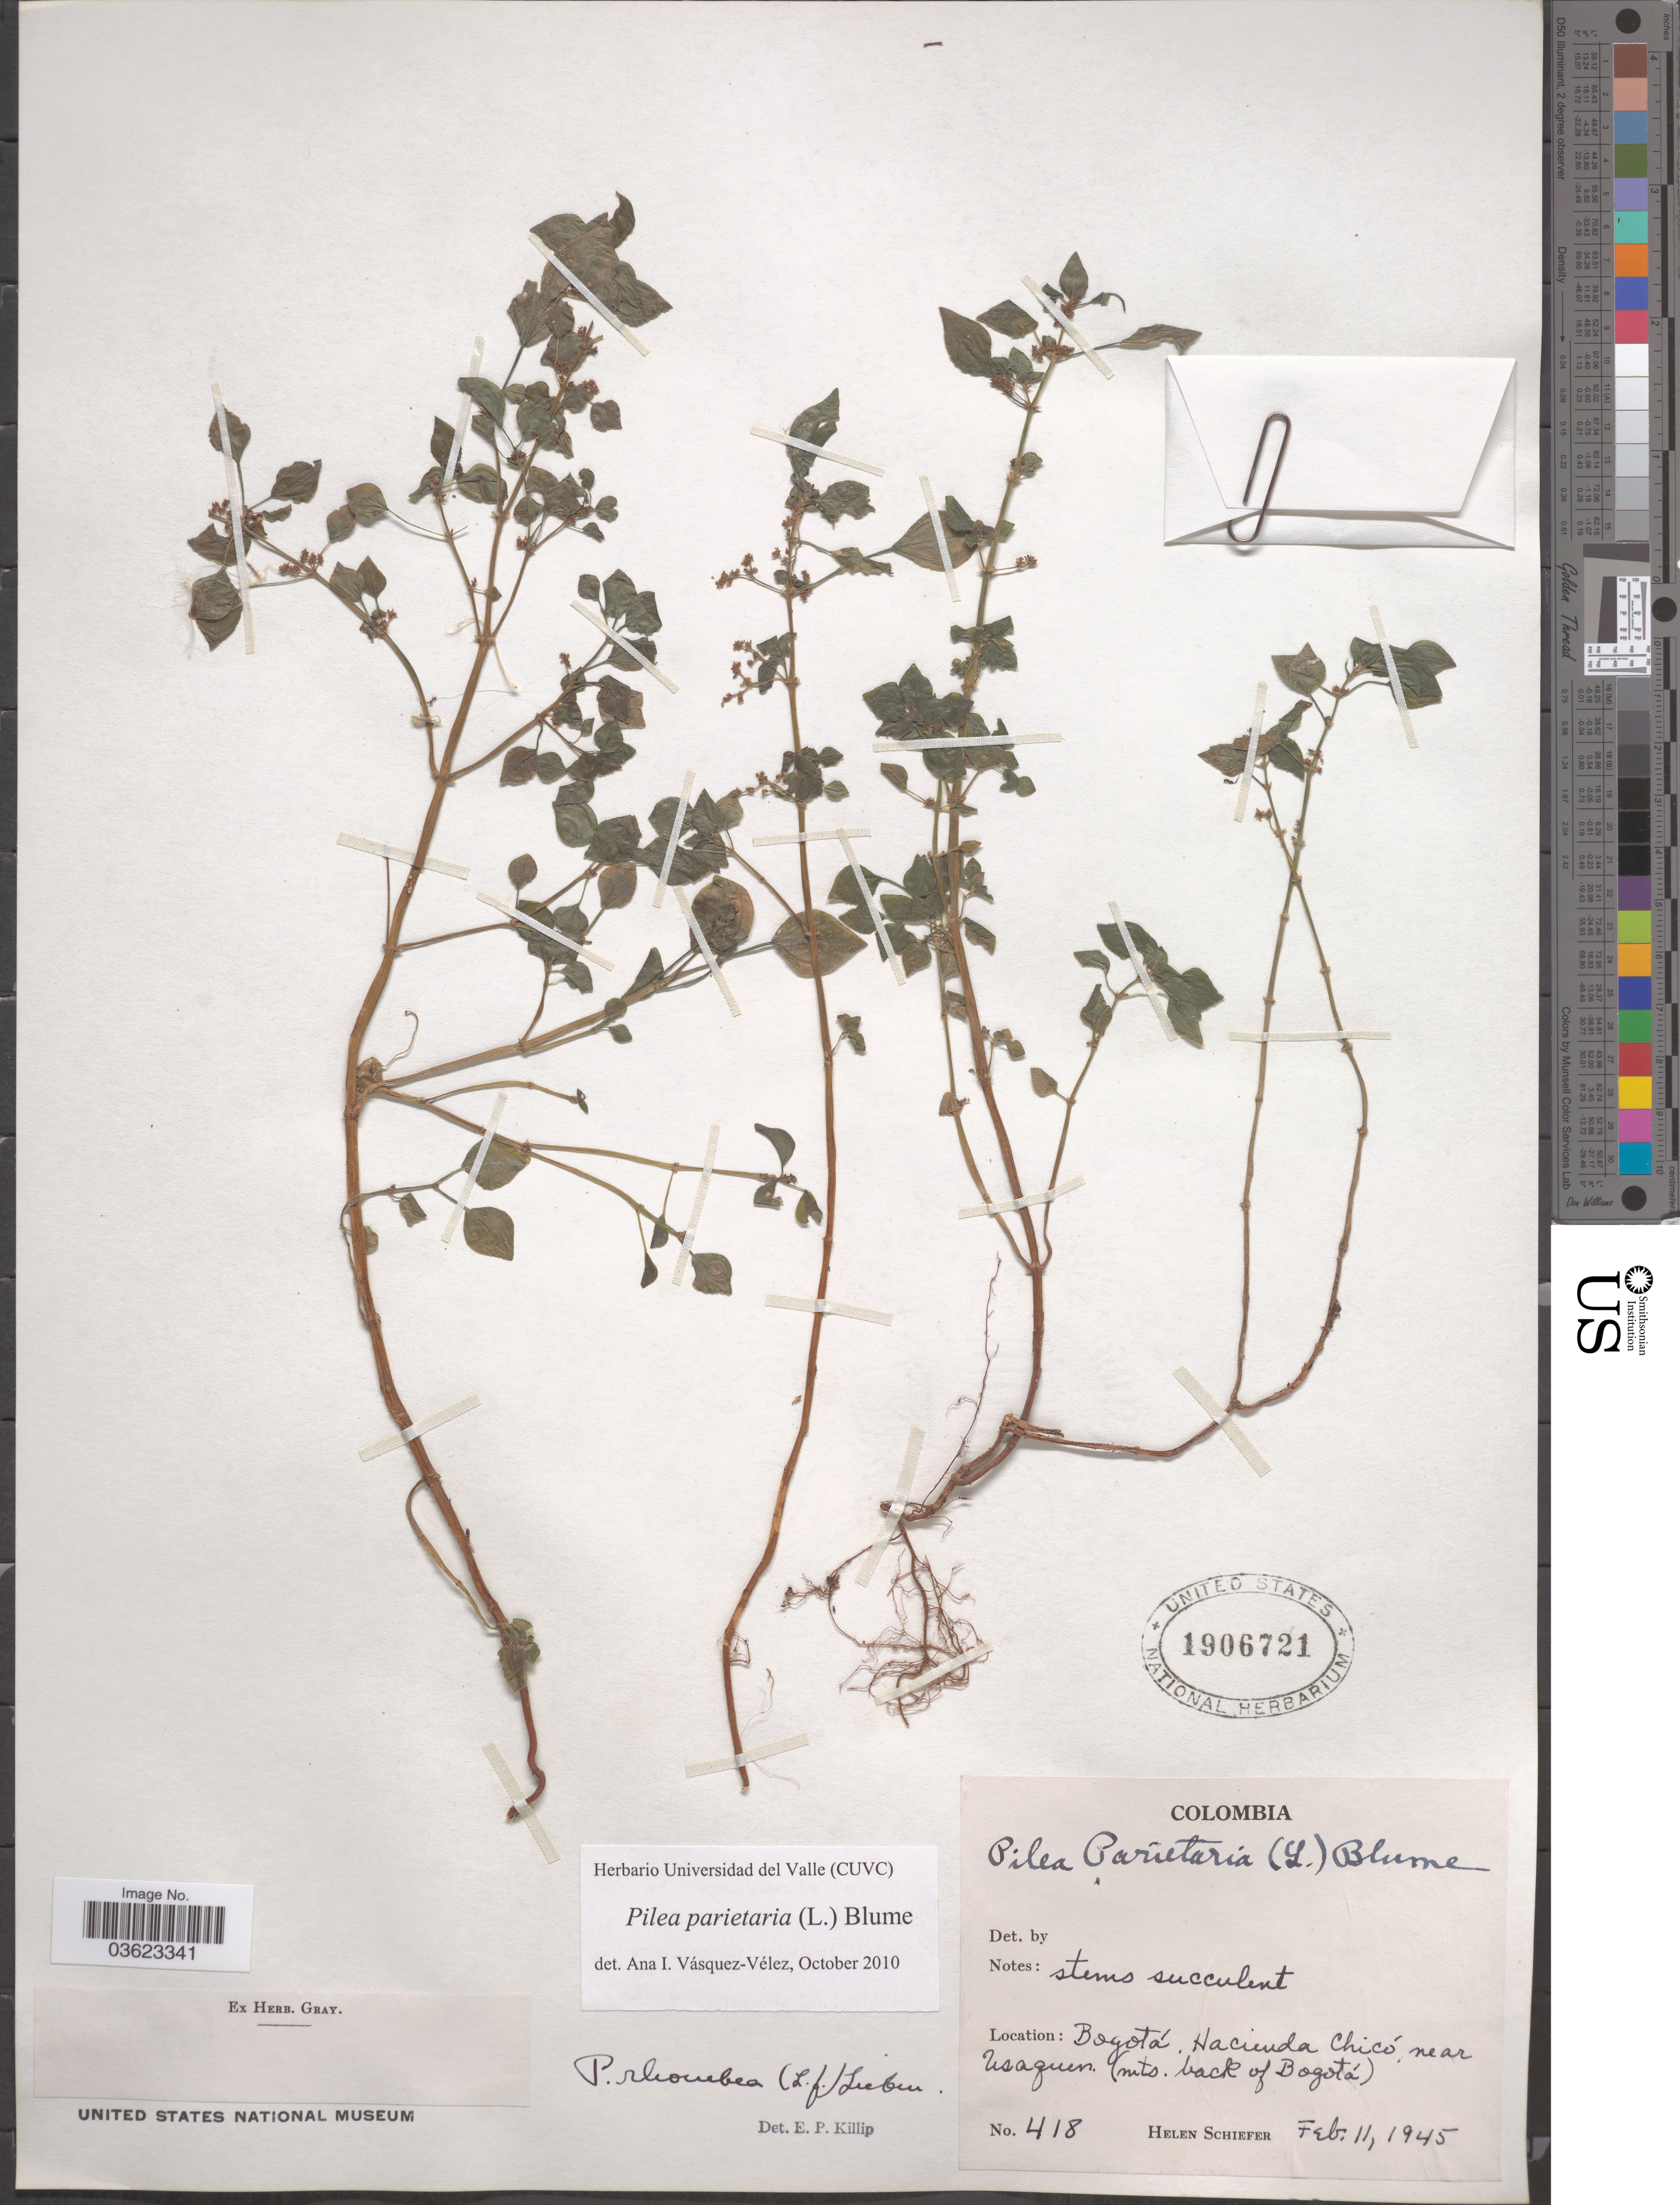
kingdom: Plantae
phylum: Tracheophyta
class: Magnoliopsida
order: Rosales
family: Urticaceae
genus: Pilea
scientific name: Pilea parietaria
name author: (L.) Blume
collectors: H. Schiefer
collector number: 418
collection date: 1945-02-11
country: Colombia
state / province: Bogota D.C.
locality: Bogotá. Hacienda Chicó, near Usaquen (mts. back of Bogotá).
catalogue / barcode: US 1906721